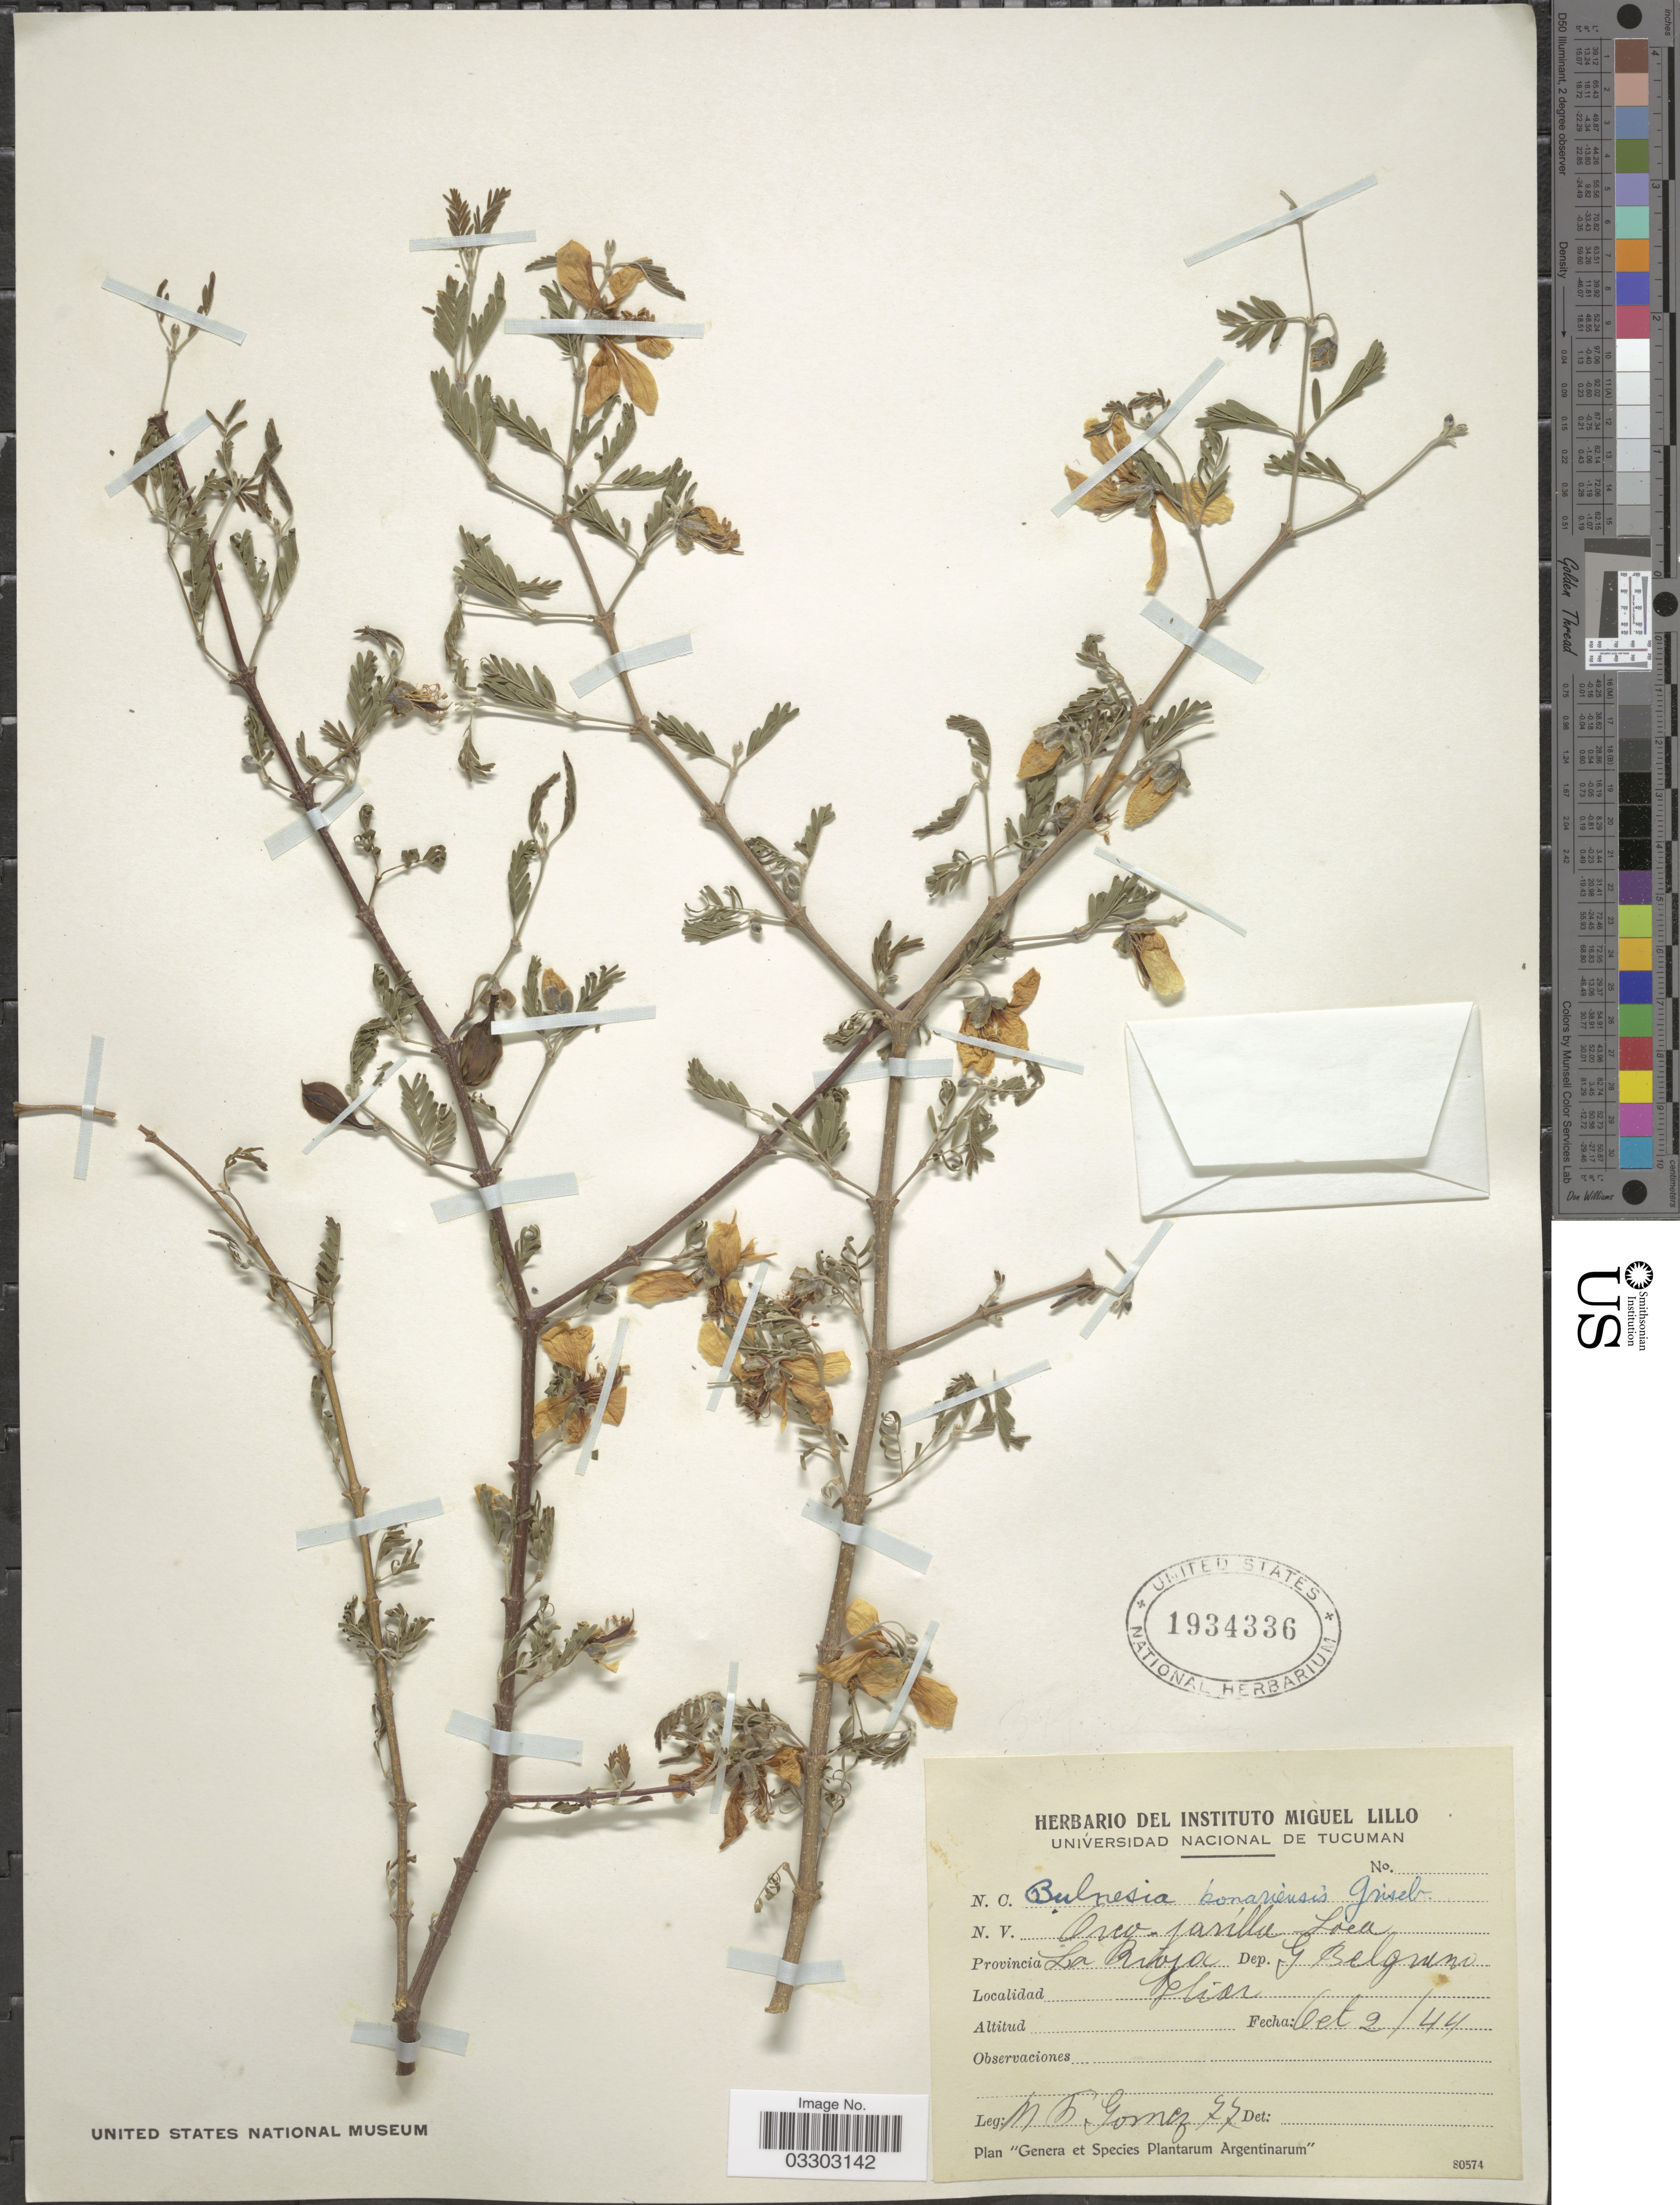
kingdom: Plantae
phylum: Tracheophyta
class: Magnoliopsida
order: Zygophyllales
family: Zygophyllaceae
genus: Gonopterodendron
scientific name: Gonopterodendron bonariense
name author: (Griseb.) Godoy-Bürki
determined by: U.S. National Herbarium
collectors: M. Gomez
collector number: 77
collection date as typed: Transcribed d/m/y: 2/10/44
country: Argentina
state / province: La Rioja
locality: Dep. G. Belgrano. Iliar.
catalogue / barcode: US 1934336